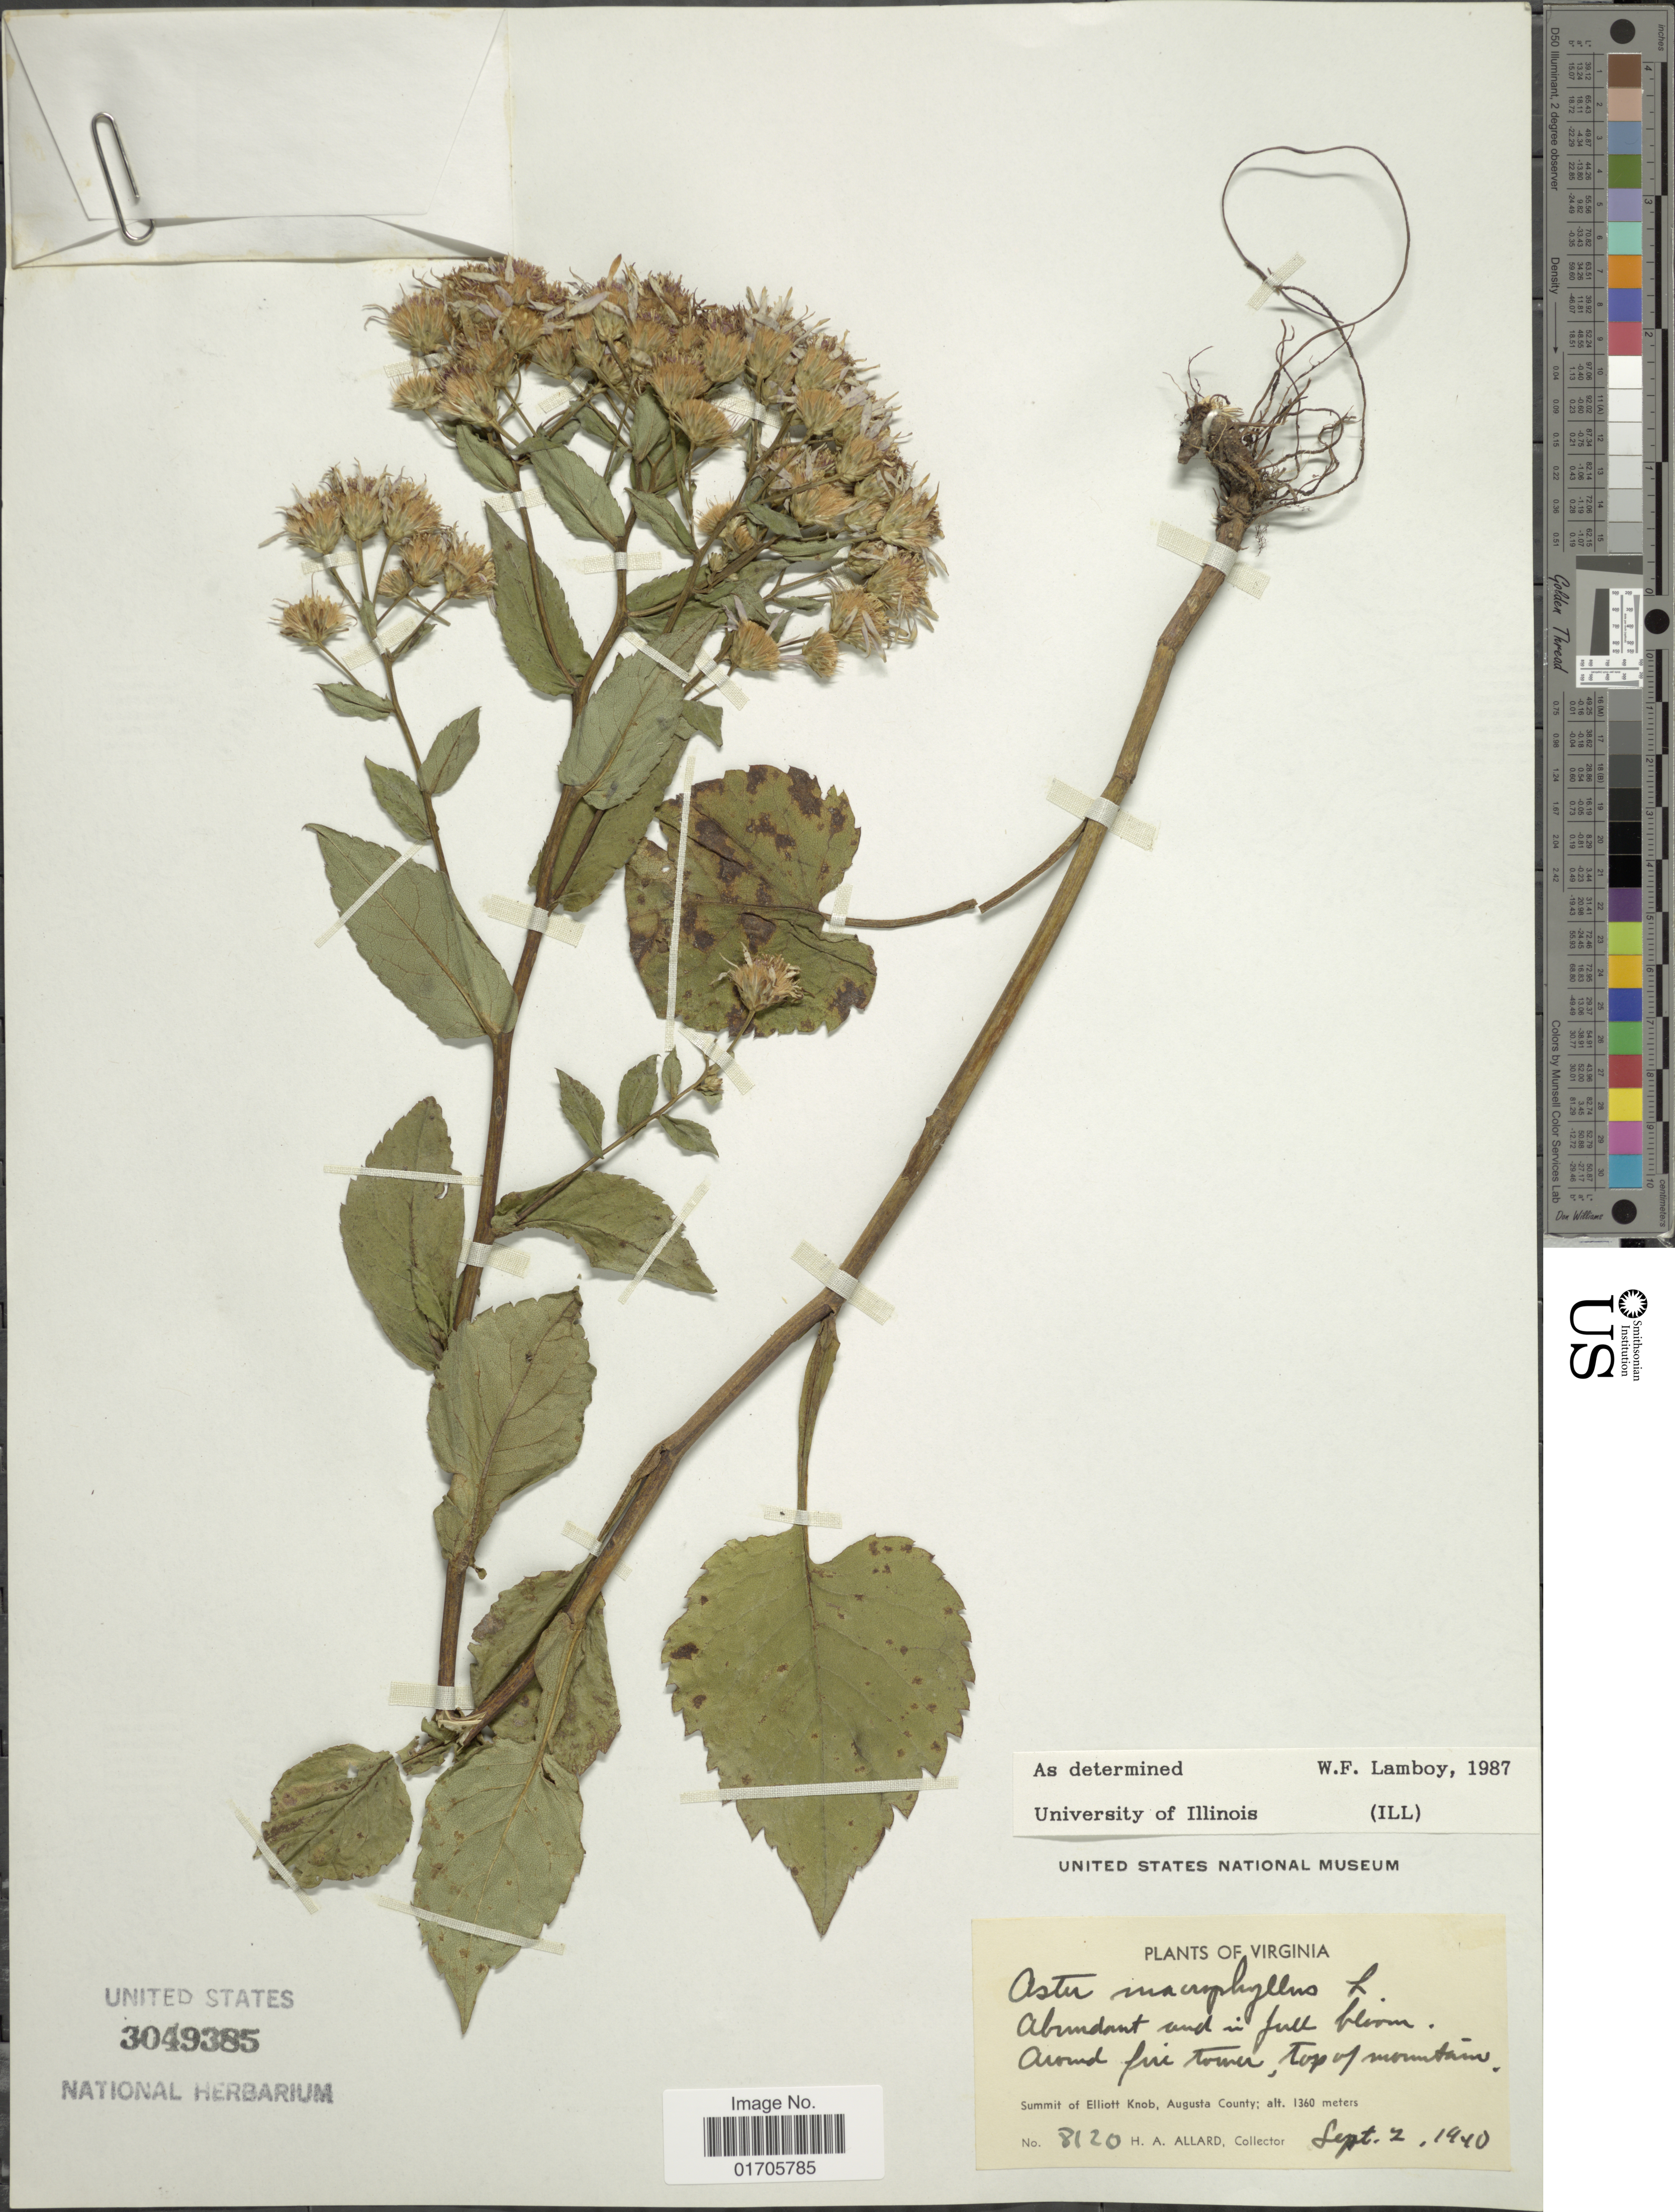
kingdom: Plantae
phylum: Tracheophyta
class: Magnoliopsida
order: Asterales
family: Asteraceae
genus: Eurybia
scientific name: Eurybia macrophylla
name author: (L.) Cass.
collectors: H. A. Allard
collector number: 8120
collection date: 1940-09-02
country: United States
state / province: Virginia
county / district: Augusta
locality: Virginia. Around fire tower, top of mountain. Summit of Elliott Knob,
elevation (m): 1360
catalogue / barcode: US 3049385